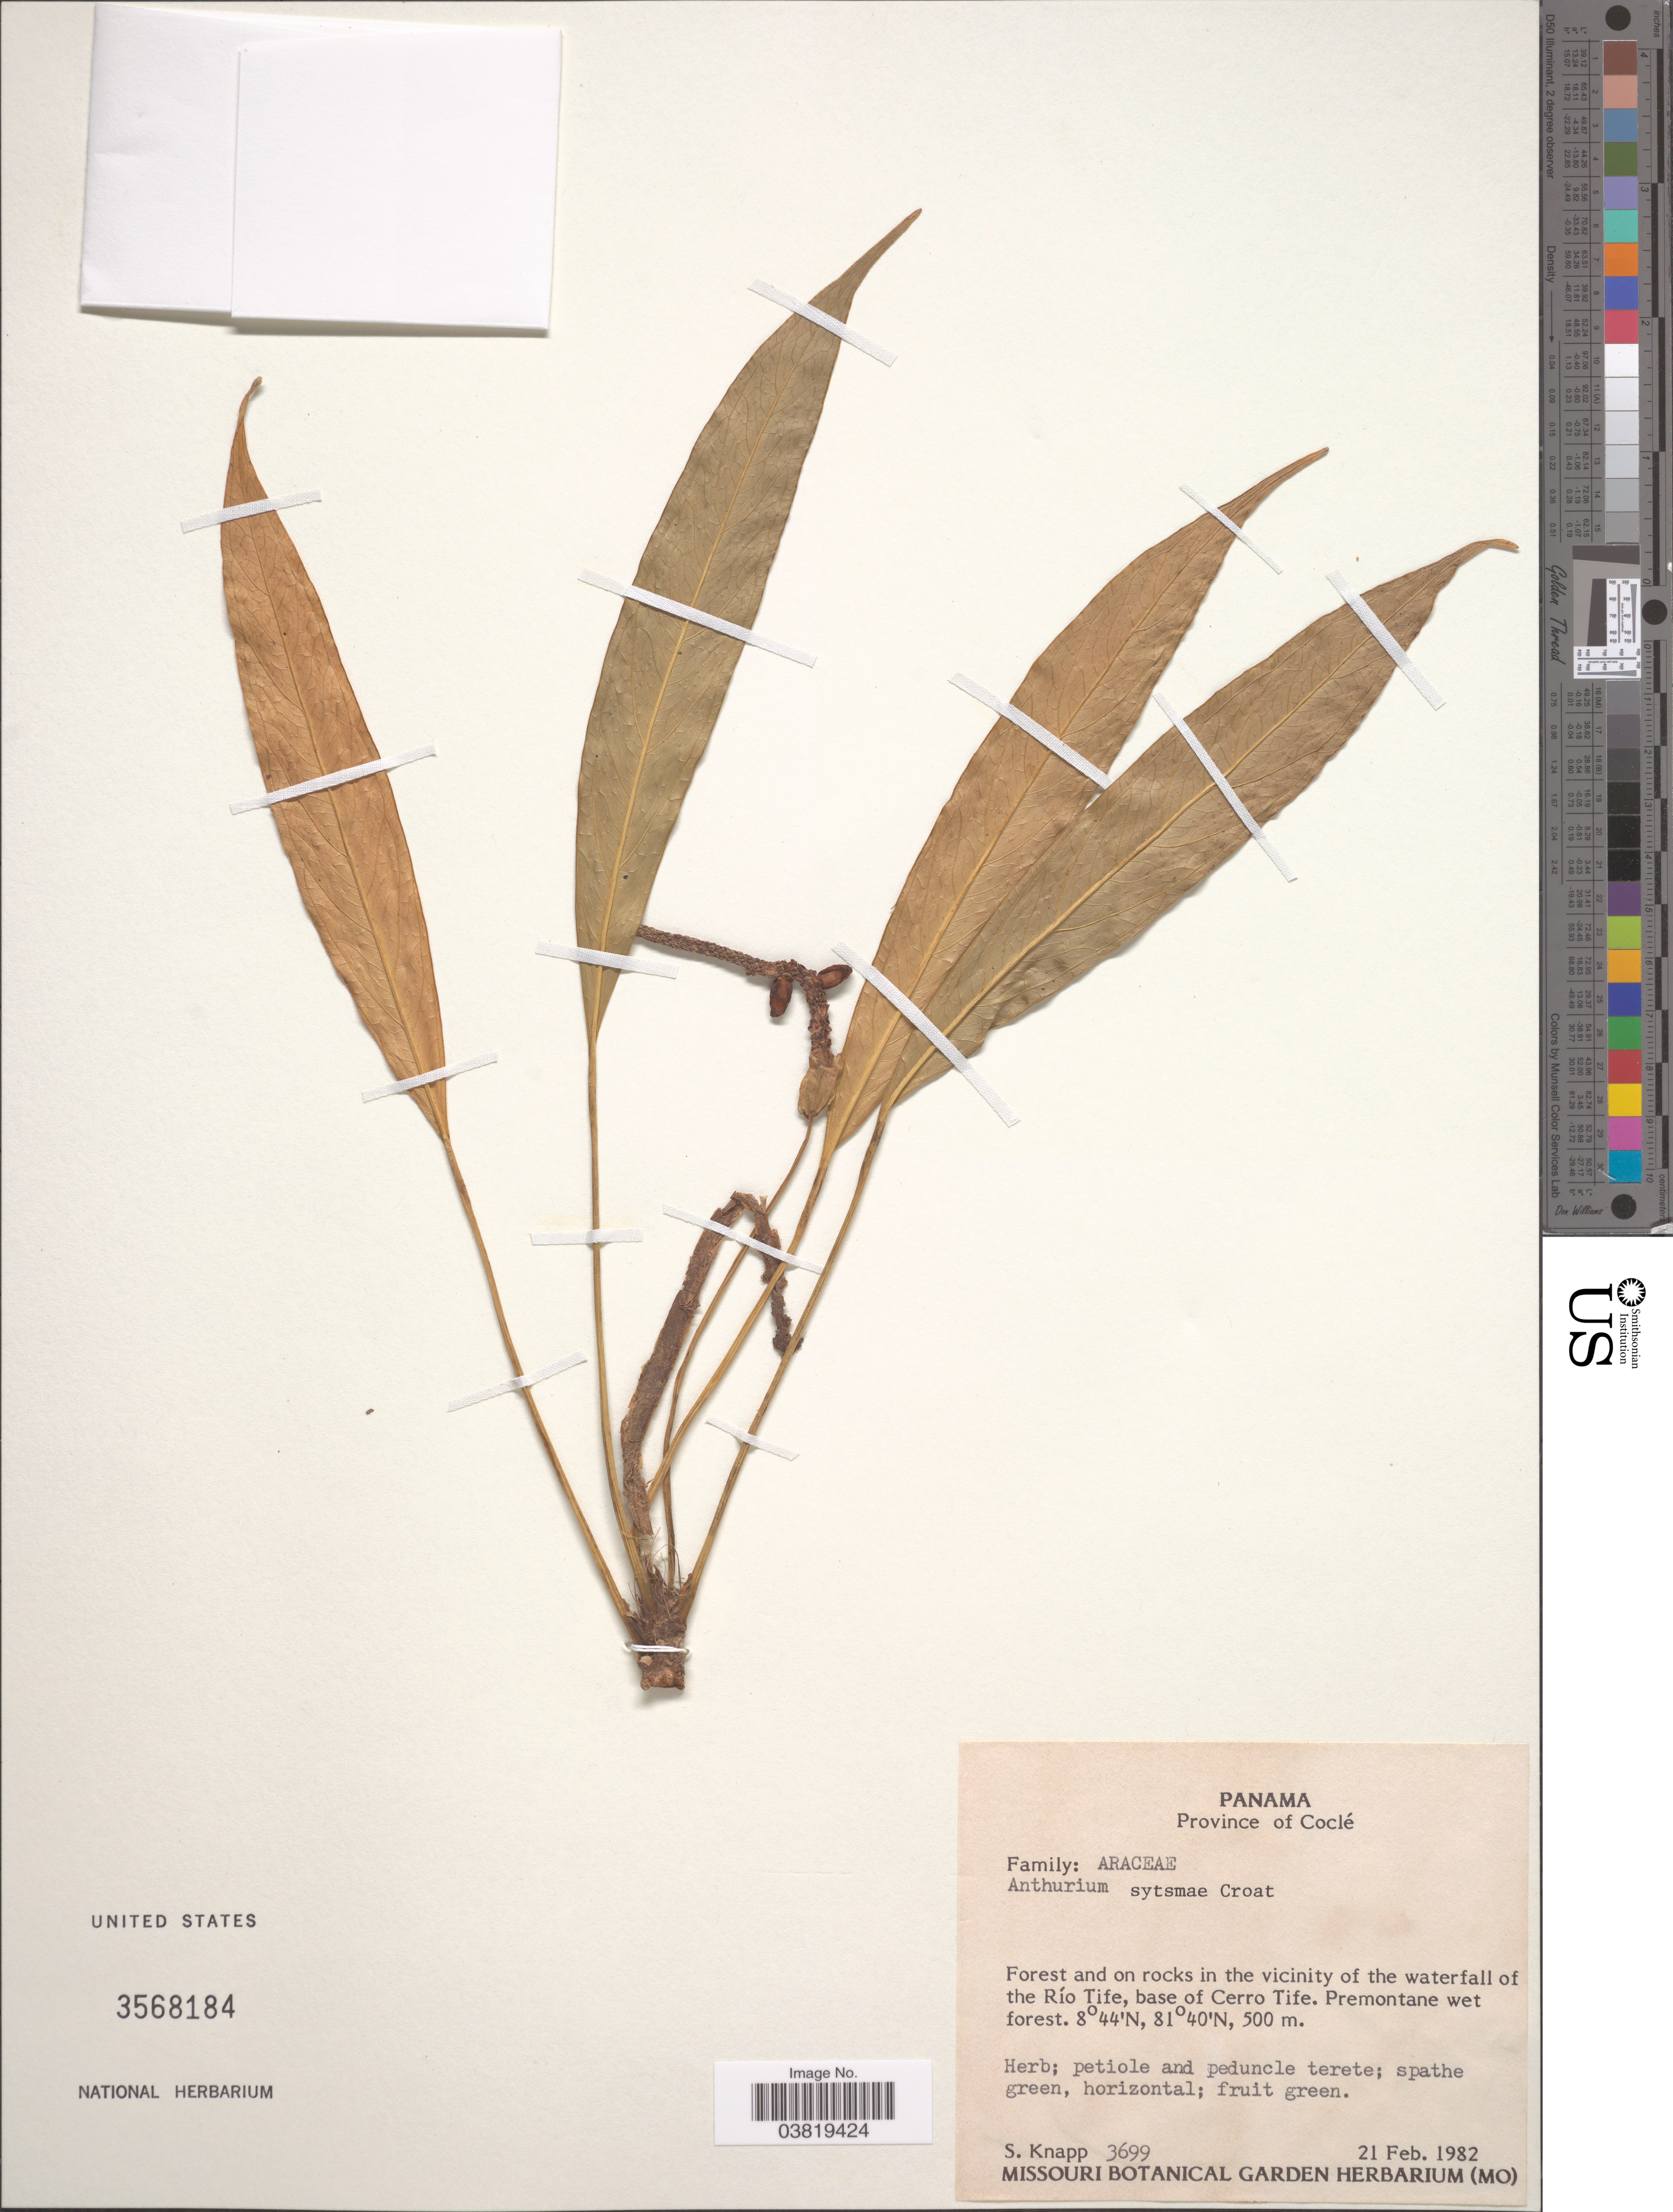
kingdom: Plantae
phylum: Tracheophyta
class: Liliopsida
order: Alismatales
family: Araceae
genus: Anthurium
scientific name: Anthurium sytsmae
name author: Croat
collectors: S. Knapp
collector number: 3699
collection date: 1982-02-21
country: Panama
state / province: Cocle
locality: In the vicinity of the waterfall of the Río Tife, base of Cerro Tife.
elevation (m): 500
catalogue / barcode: US 3568184